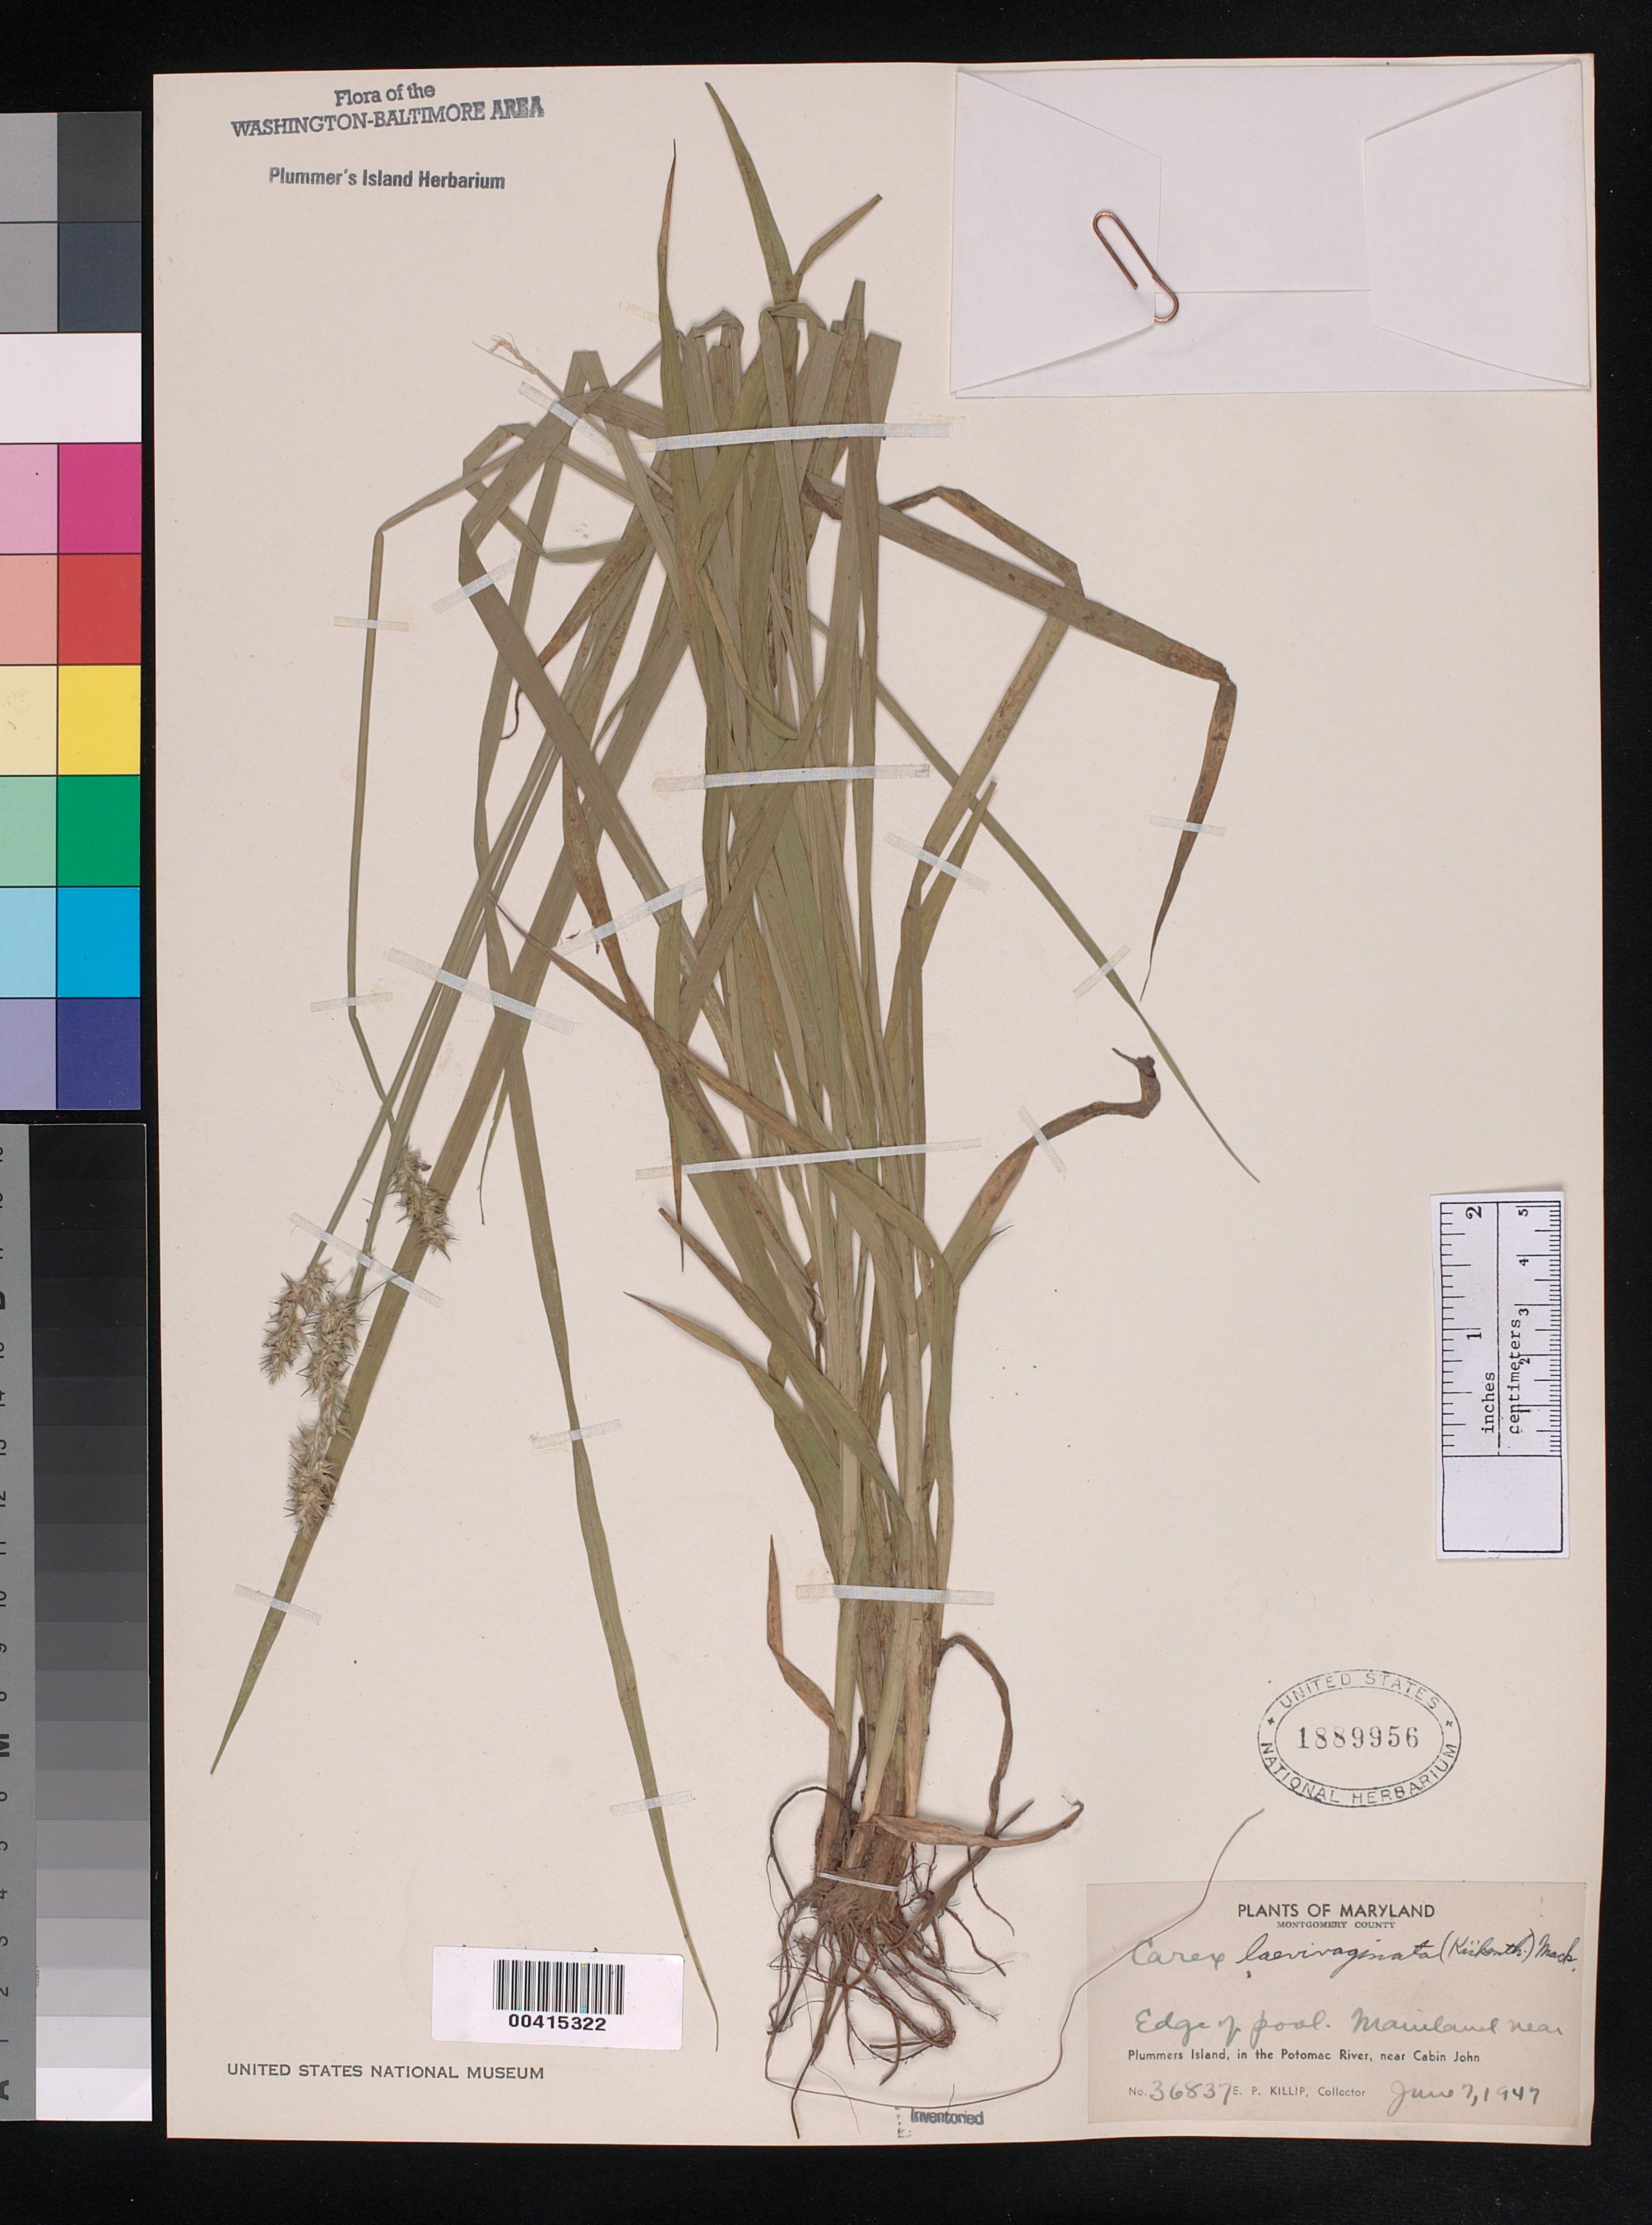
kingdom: Plantae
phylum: Tracheophyta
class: Liliopsida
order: Poales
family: Cyperaceae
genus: Carex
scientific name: Carex laevivaginata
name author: (Kük.) Mack.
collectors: E. P. Killip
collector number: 36837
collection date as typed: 07 Jun 1947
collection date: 1947-06-07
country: United States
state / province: Maryland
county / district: Montgomery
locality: Plummer's Island, mainland near Cabin John Plummers Island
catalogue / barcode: US 1889956